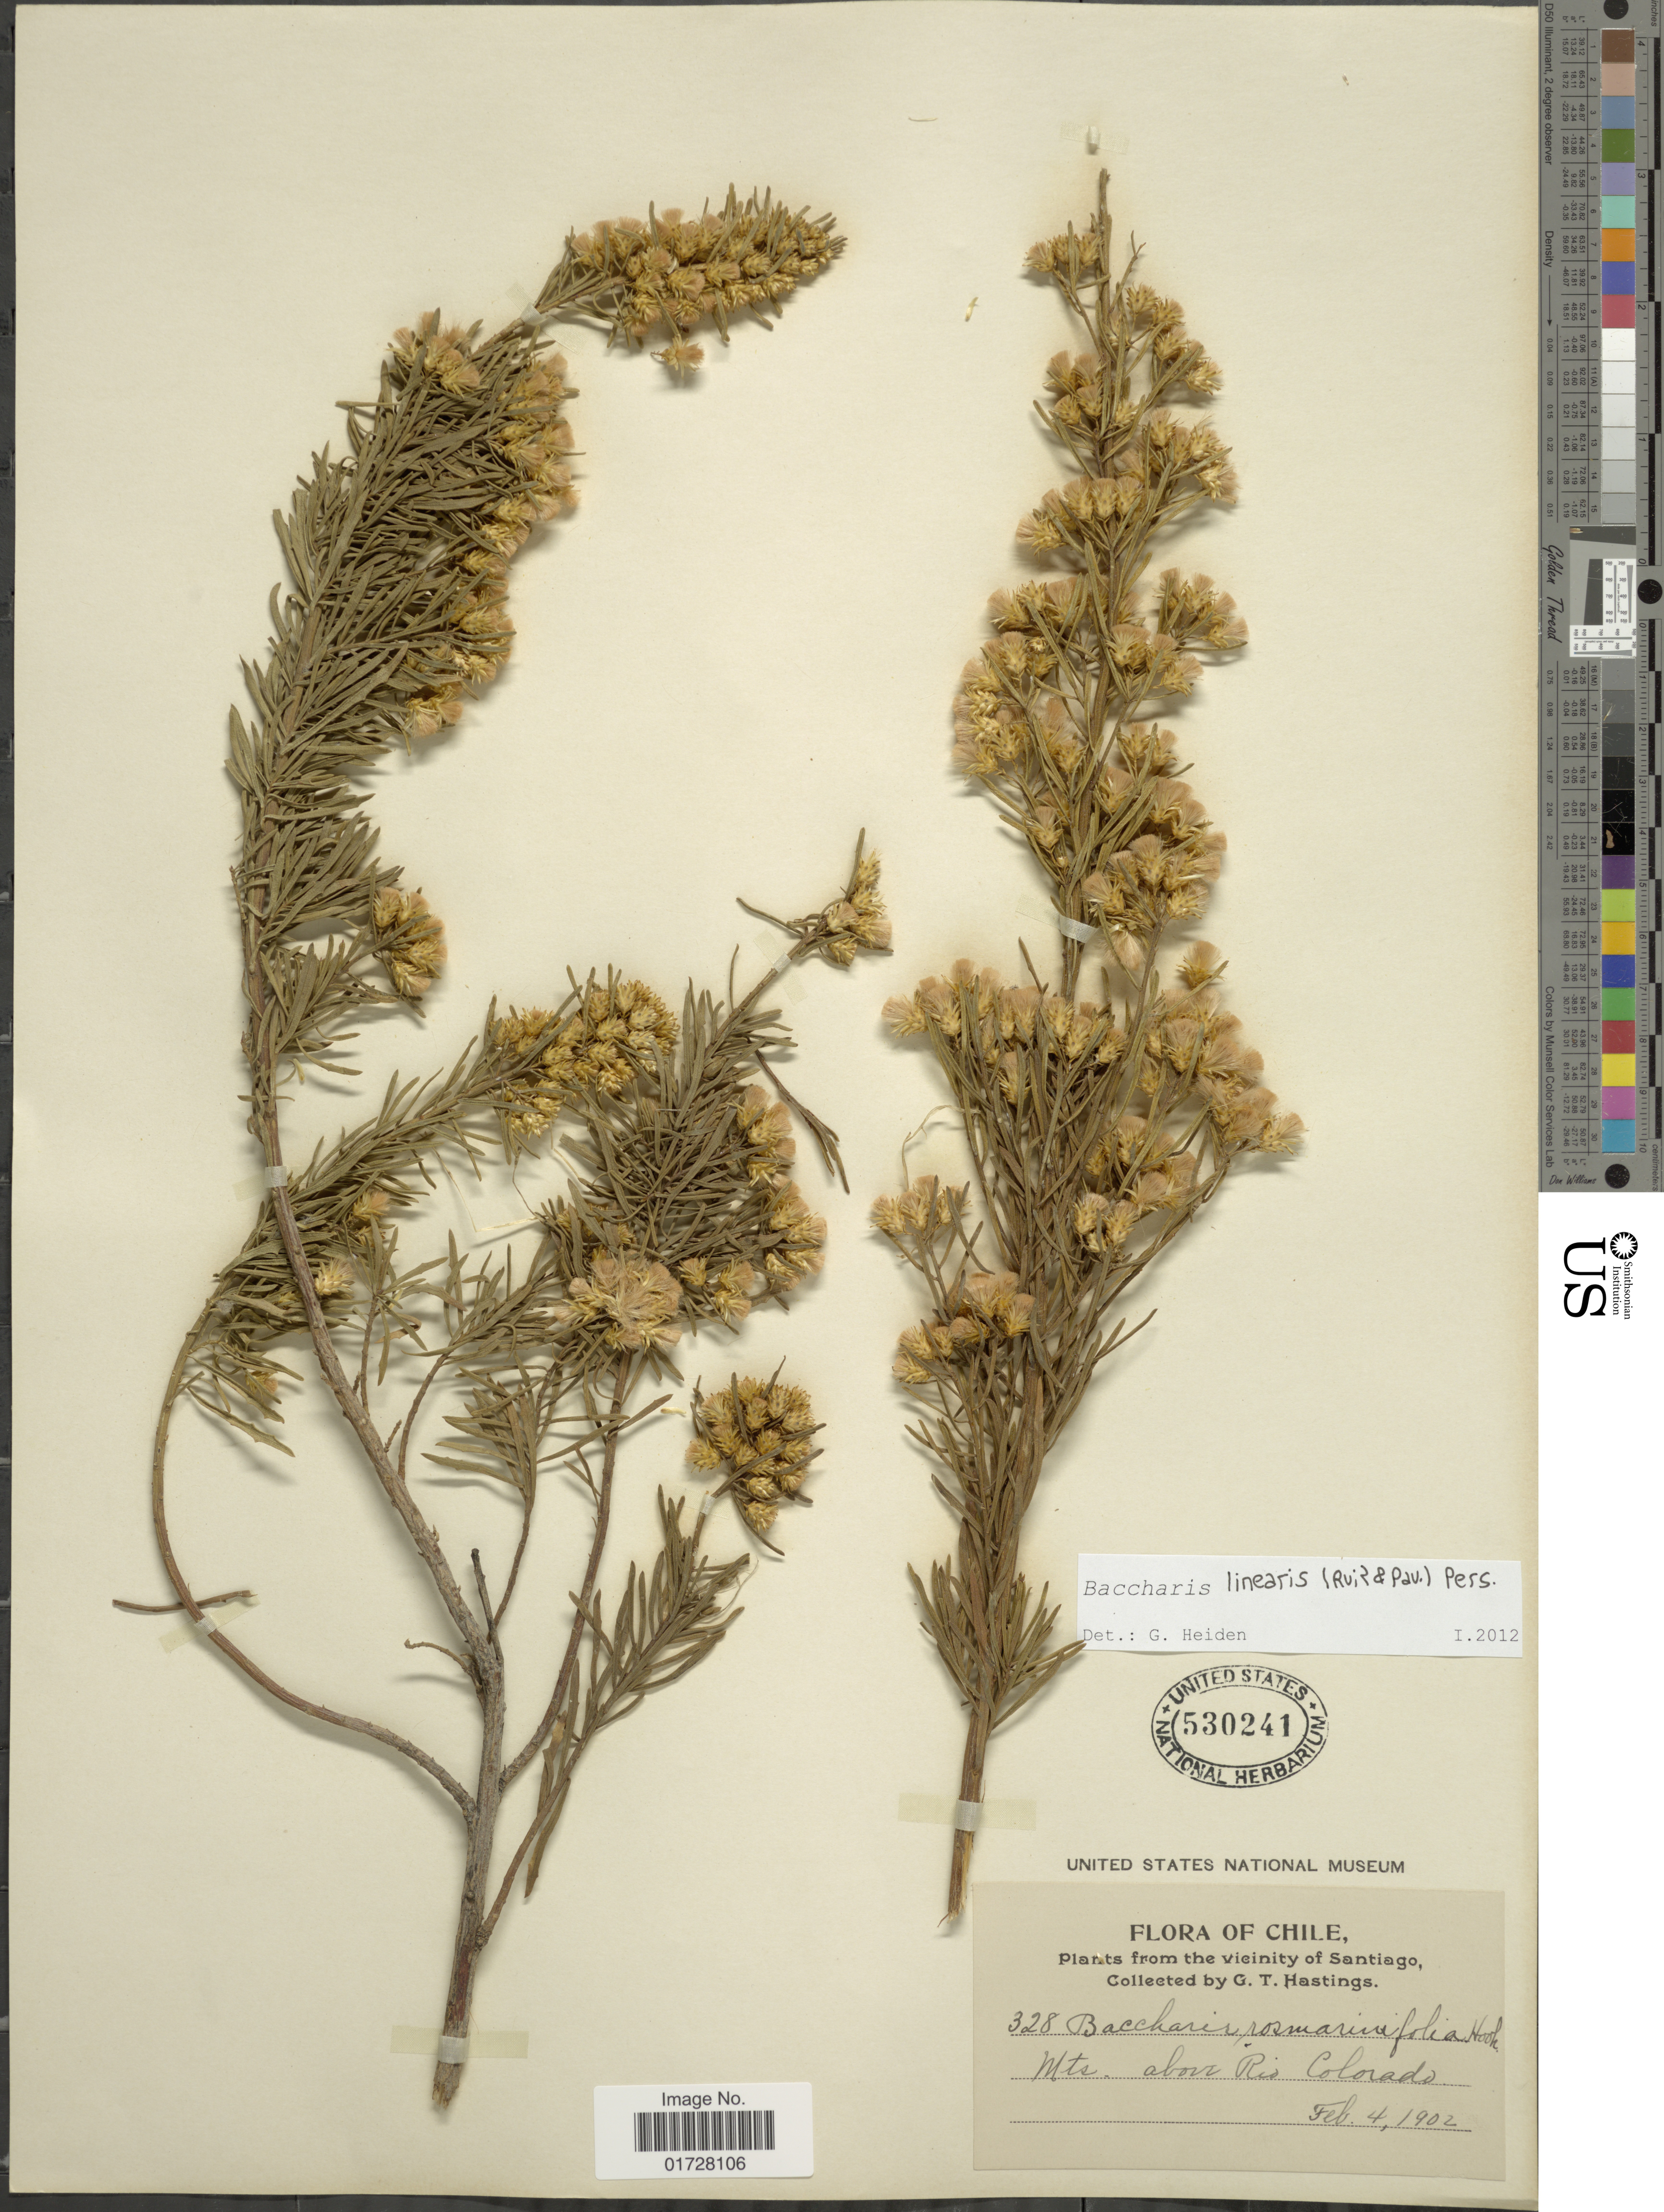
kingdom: Plantae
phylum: Tracheophyta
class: Magnoliopsida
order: Asterales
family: Asteraceae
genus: Baccharis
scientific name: Baccharis linearis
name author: (Ruiz & Pav.) Pers.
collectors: G. Hastings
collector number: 328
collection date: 1902-02-04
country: Chile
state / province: Región Metropolitana (RM)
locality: Vicinity of Santiago, Mts above Rio Colorado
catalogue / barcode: US 530241